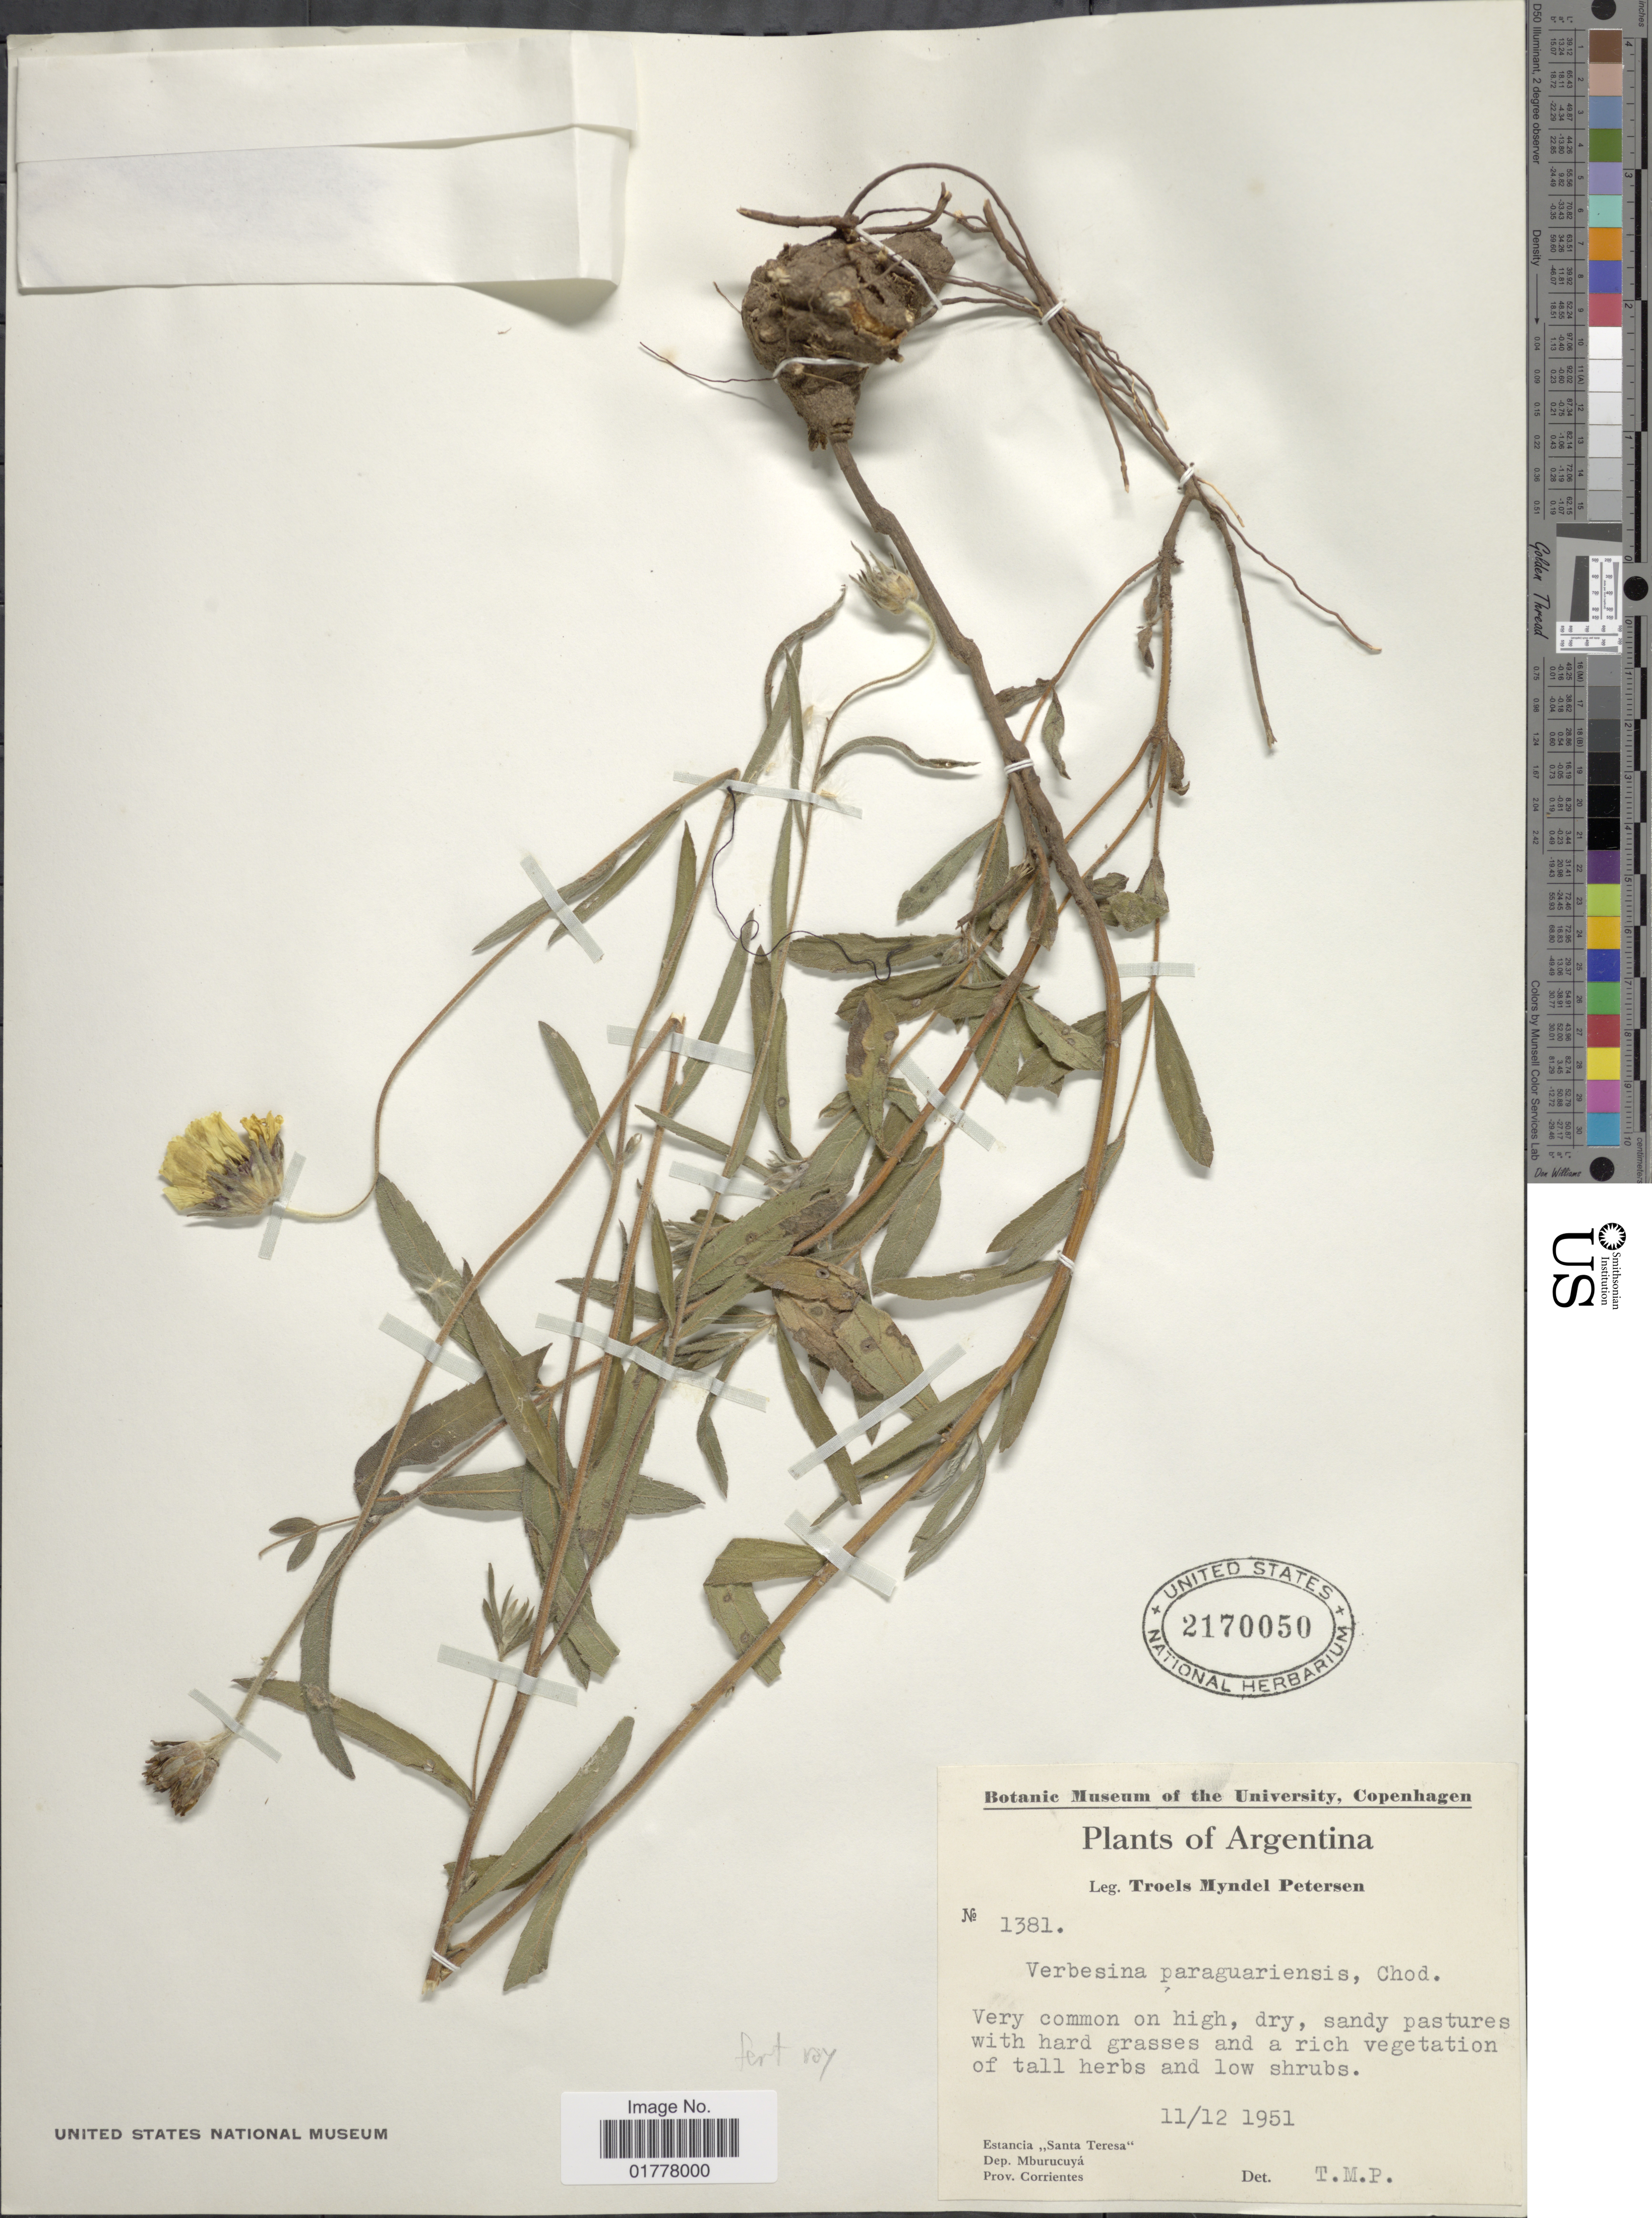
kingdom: Plantae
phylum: Tracheophyta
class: Magnoliopsida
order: Asterales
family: Asteraceae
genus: Angelphytum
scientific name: Angelphytum arnottii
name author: (Baker) H. Rob.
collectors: T. Pederson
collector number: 1381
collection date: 1951-12-11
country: Argentina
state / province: Corrientes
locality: Estancia "Santa Teresa" , Dep. Mburucuya, Prov. Corrientes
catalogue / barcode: US 2170050